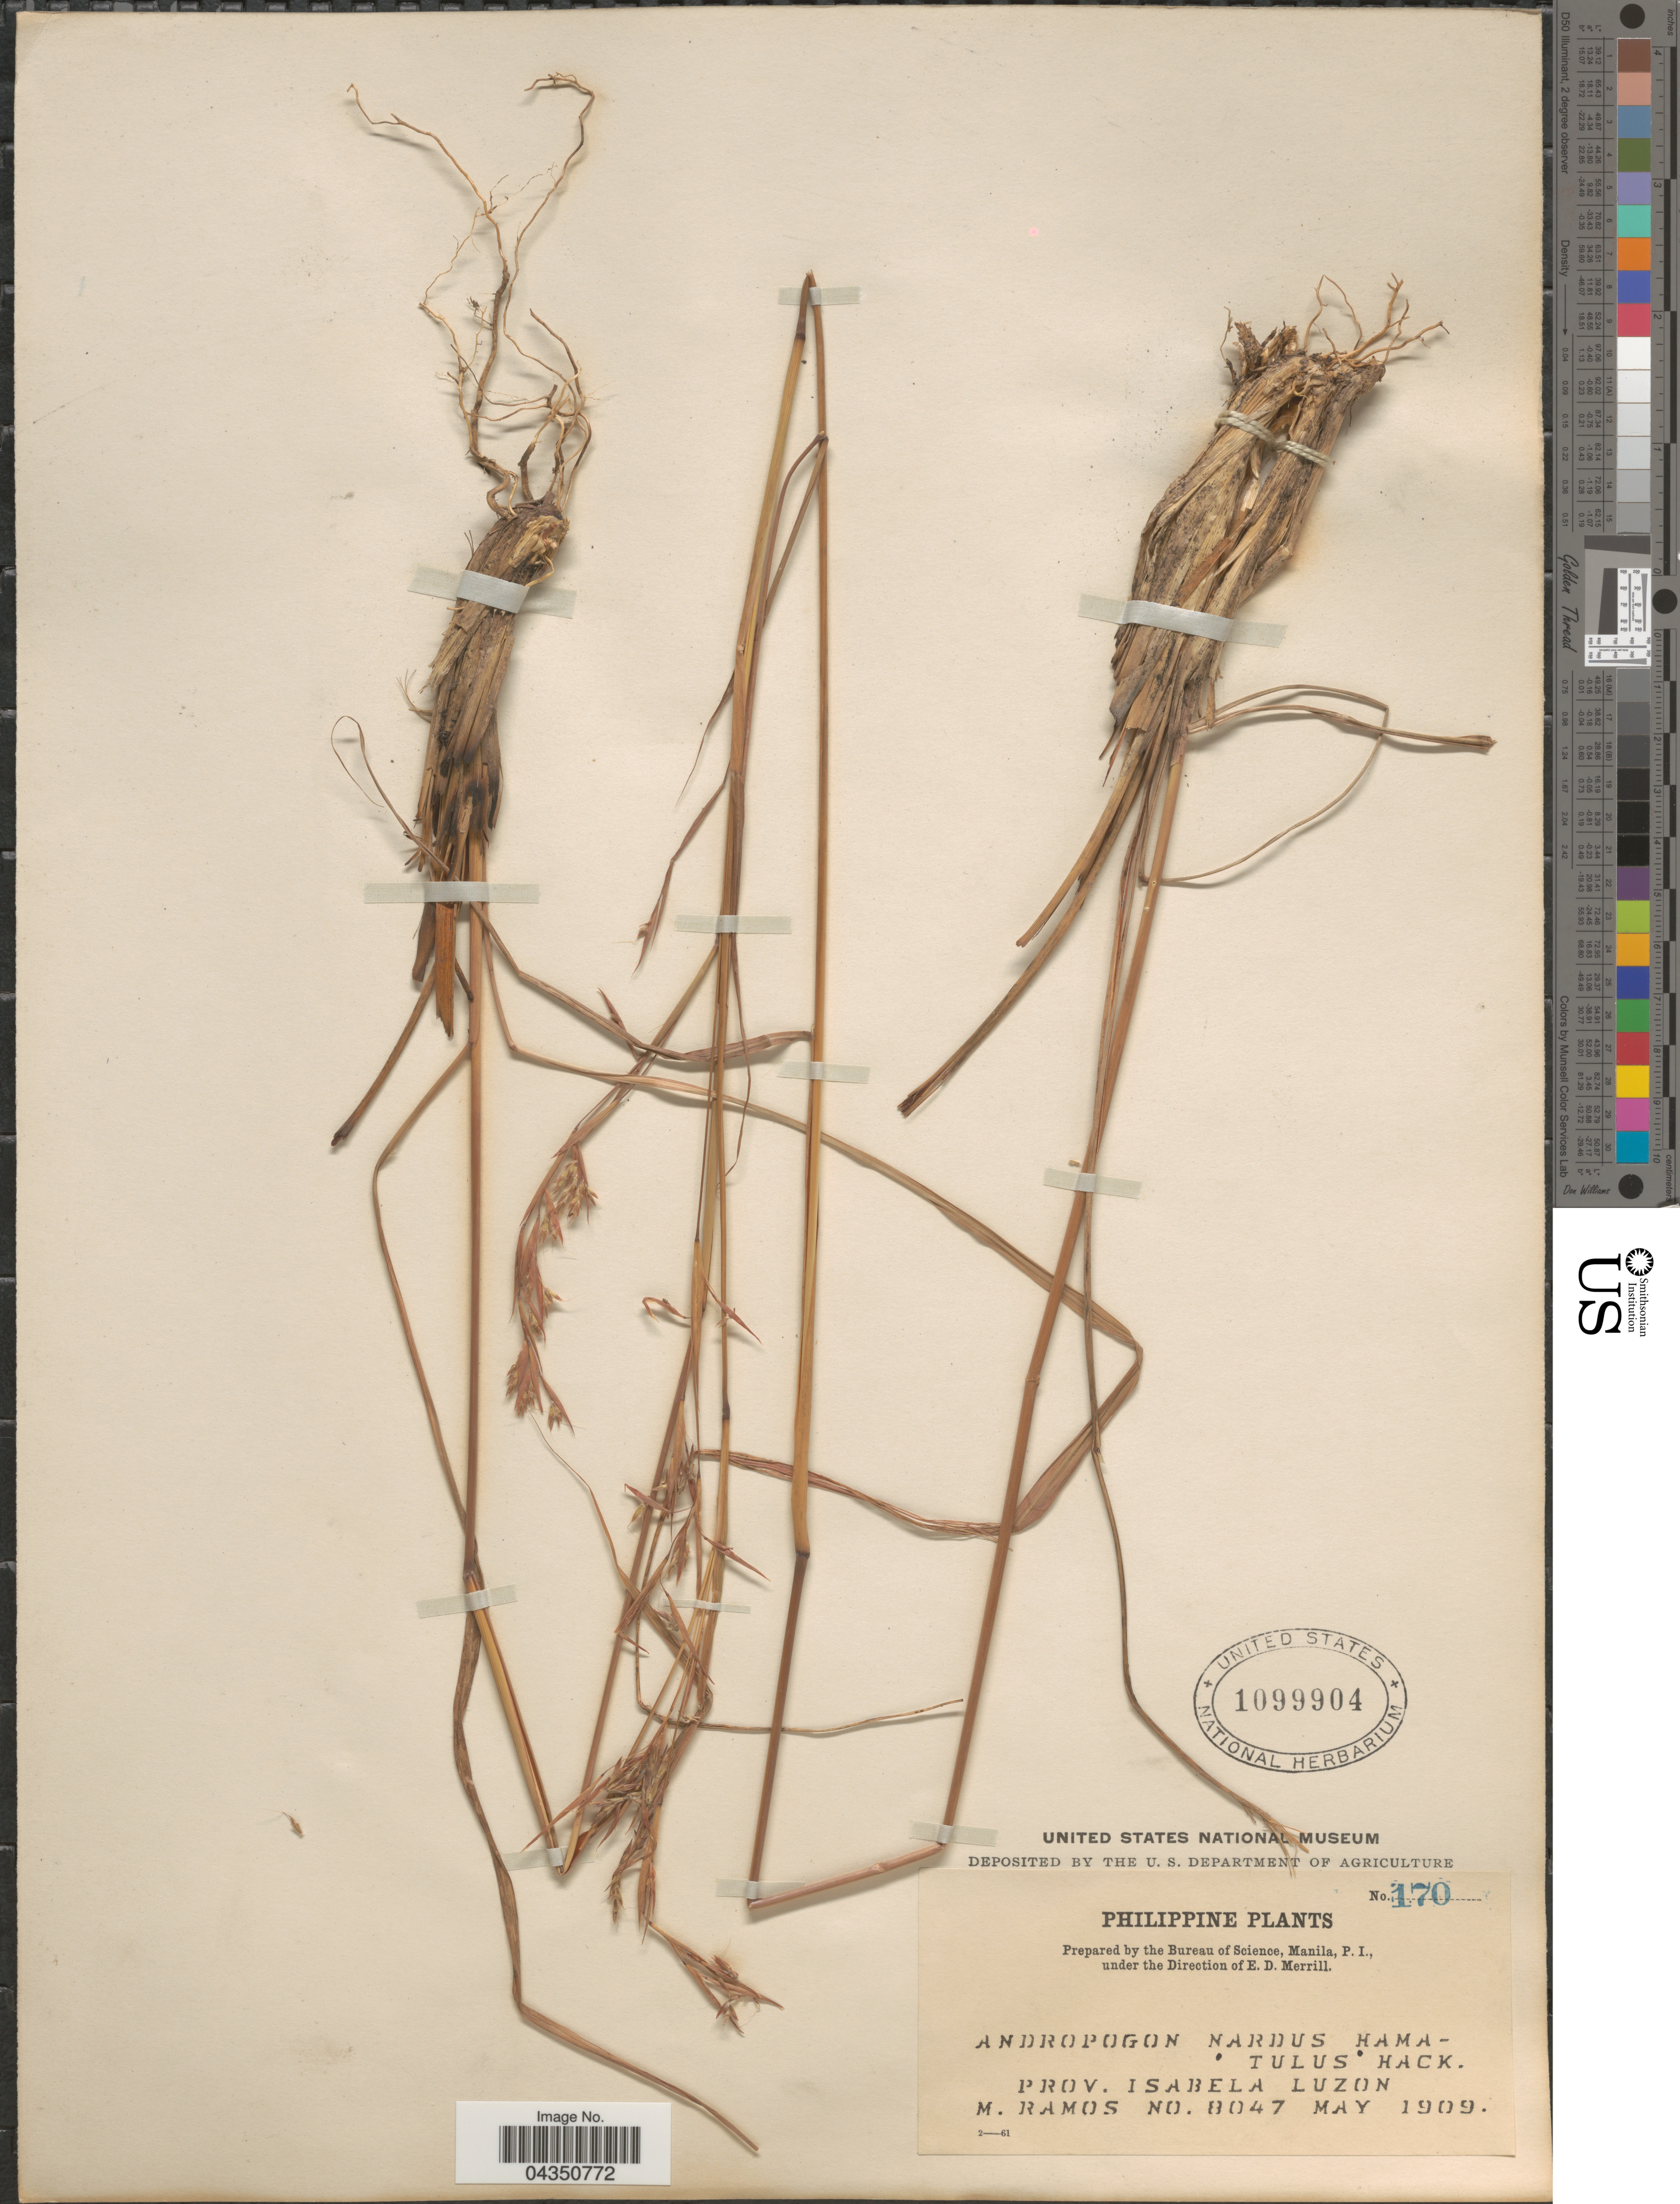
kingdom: Plantae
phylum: Tracheophyta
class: Liliopsida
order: Poales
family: Poaceae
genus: Cymbopogon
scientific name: Cymbopogon tortilis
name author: (J. Presl) A. Camus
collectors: M. Ramos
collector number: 8047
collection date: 1909-05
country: Philippines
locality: Prov. Isabela. Luzon.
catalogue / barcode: US 1099904